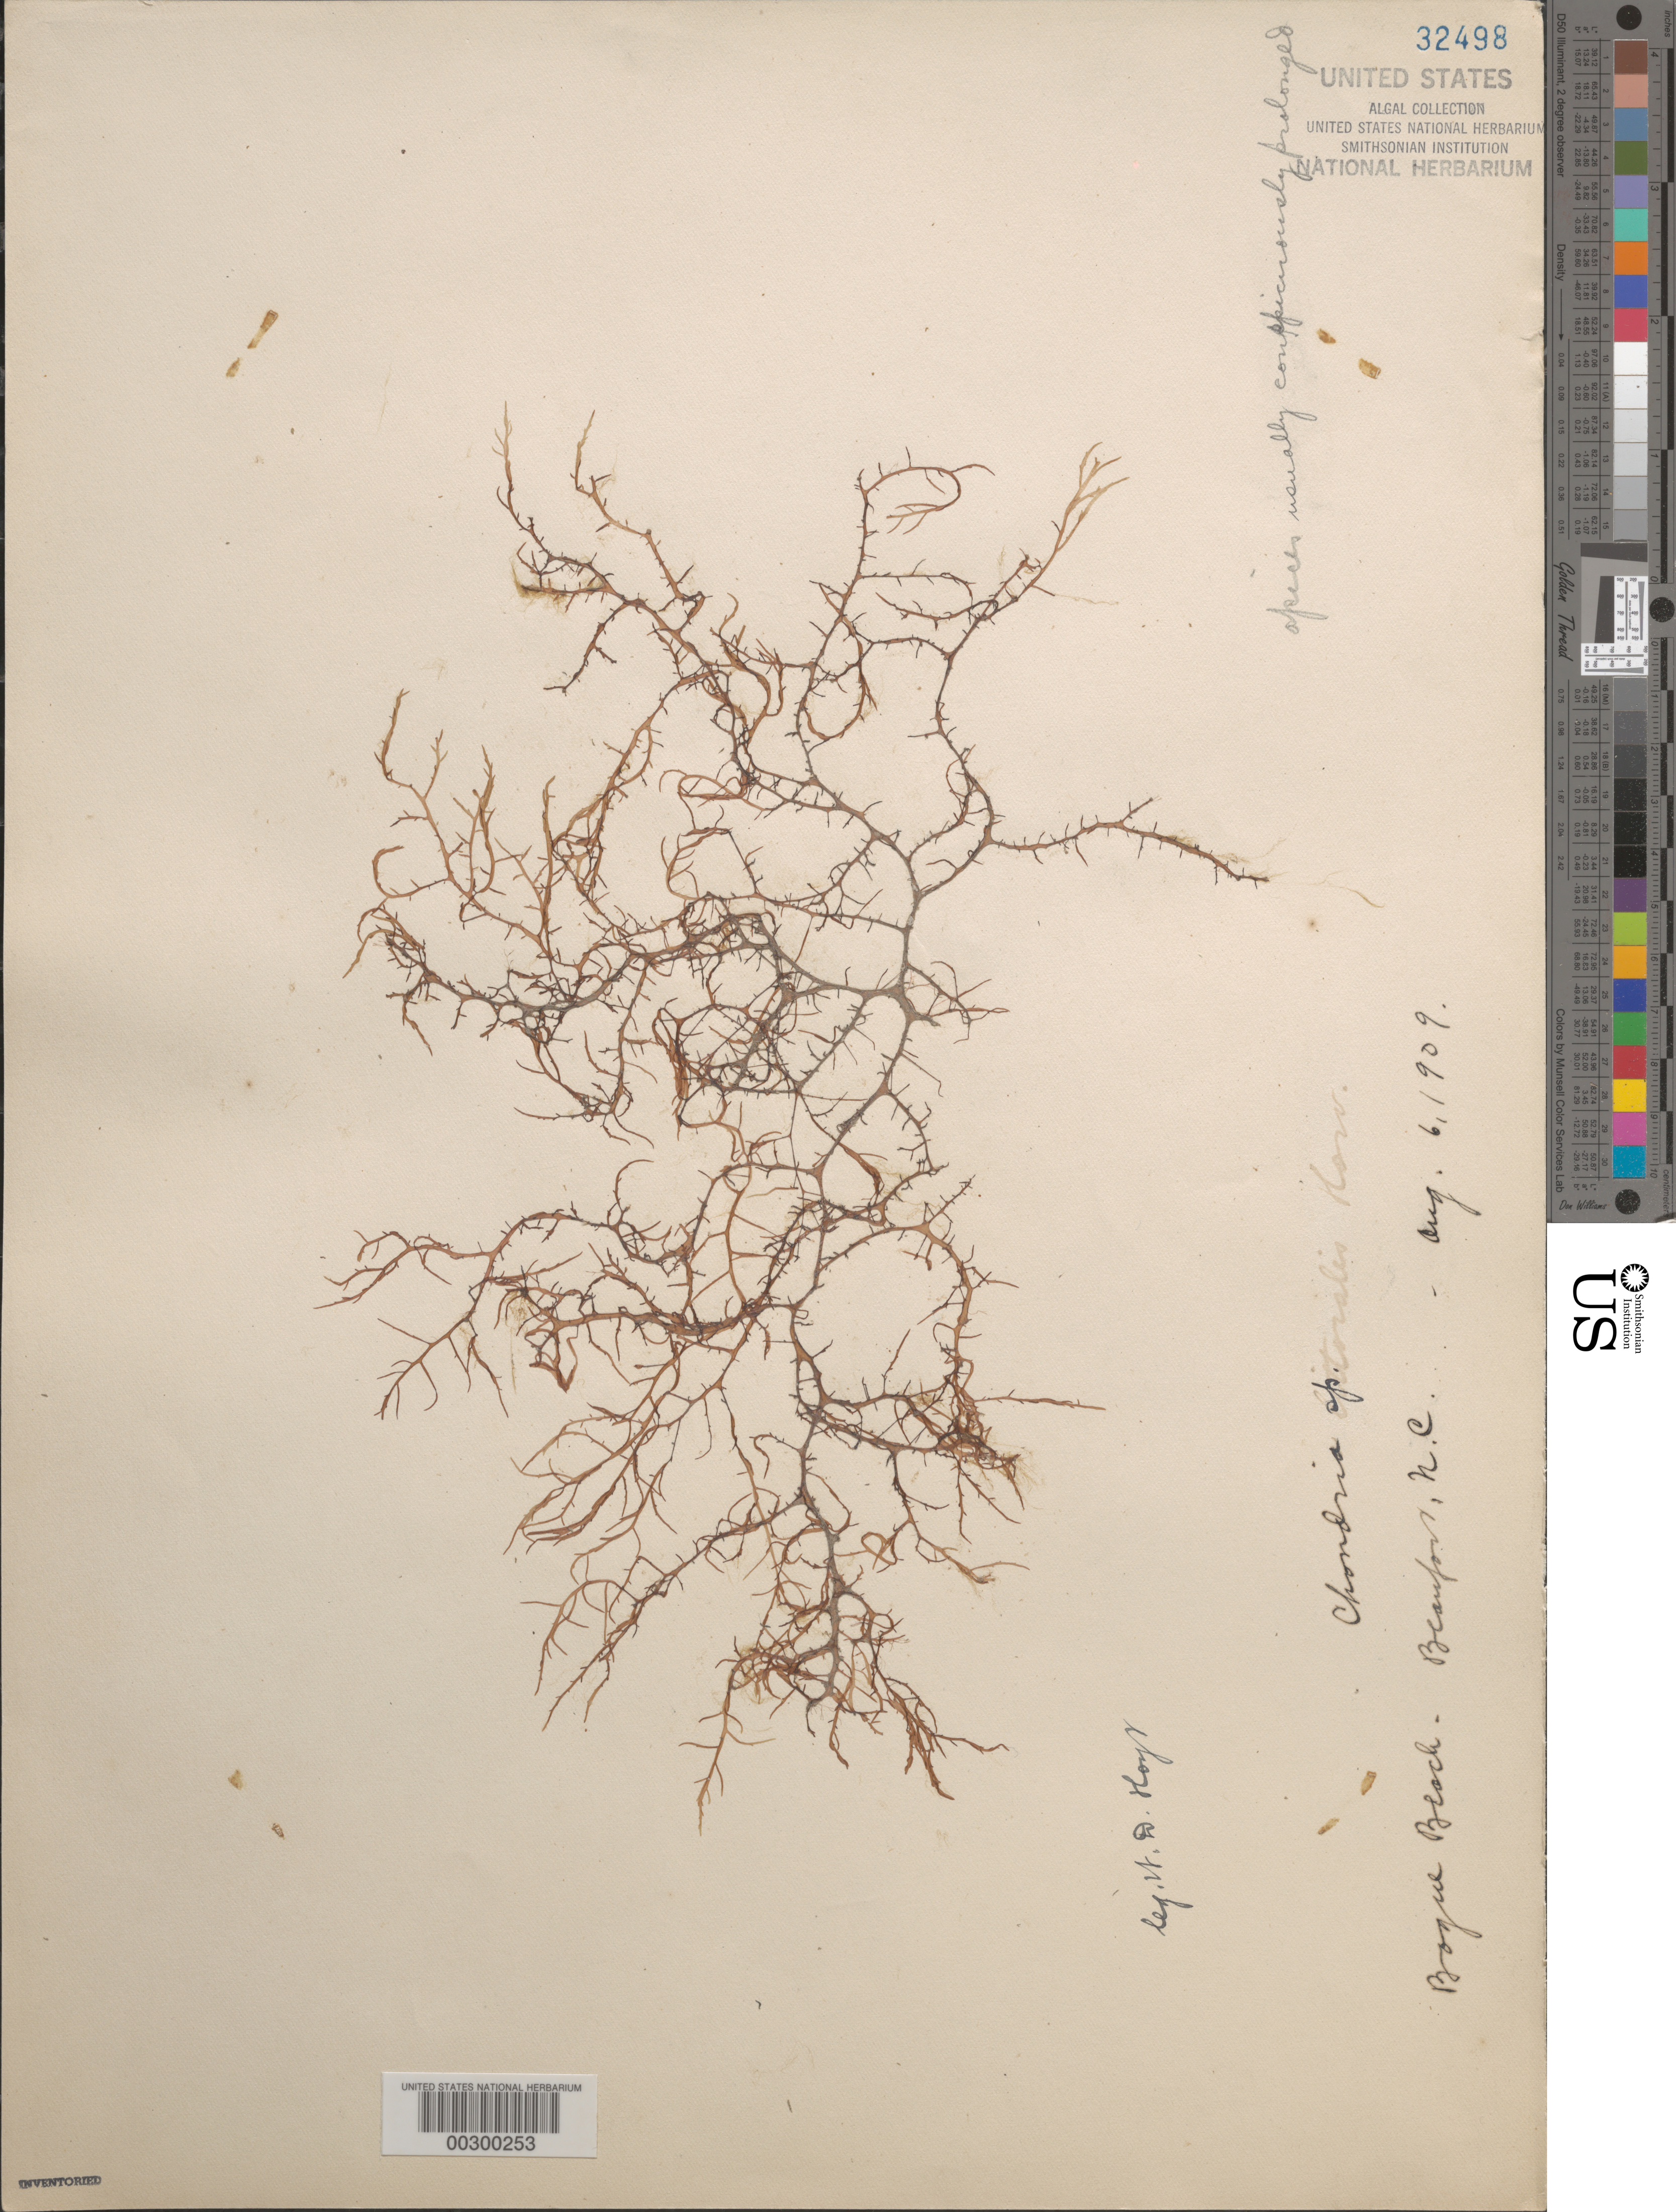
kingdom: Plantae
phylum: Rhodophyta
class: Florideophyceae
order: Ceramiales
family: Rhodomelaceae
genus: Chondria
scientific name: Chondria sp.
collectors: W. D. Hoyt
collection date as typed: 06 Aug 1909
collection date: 1909-08-06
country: United States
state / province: North Carolina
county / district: Carteret County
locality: Beaufort, Bogue Beach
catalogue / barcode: US 32498